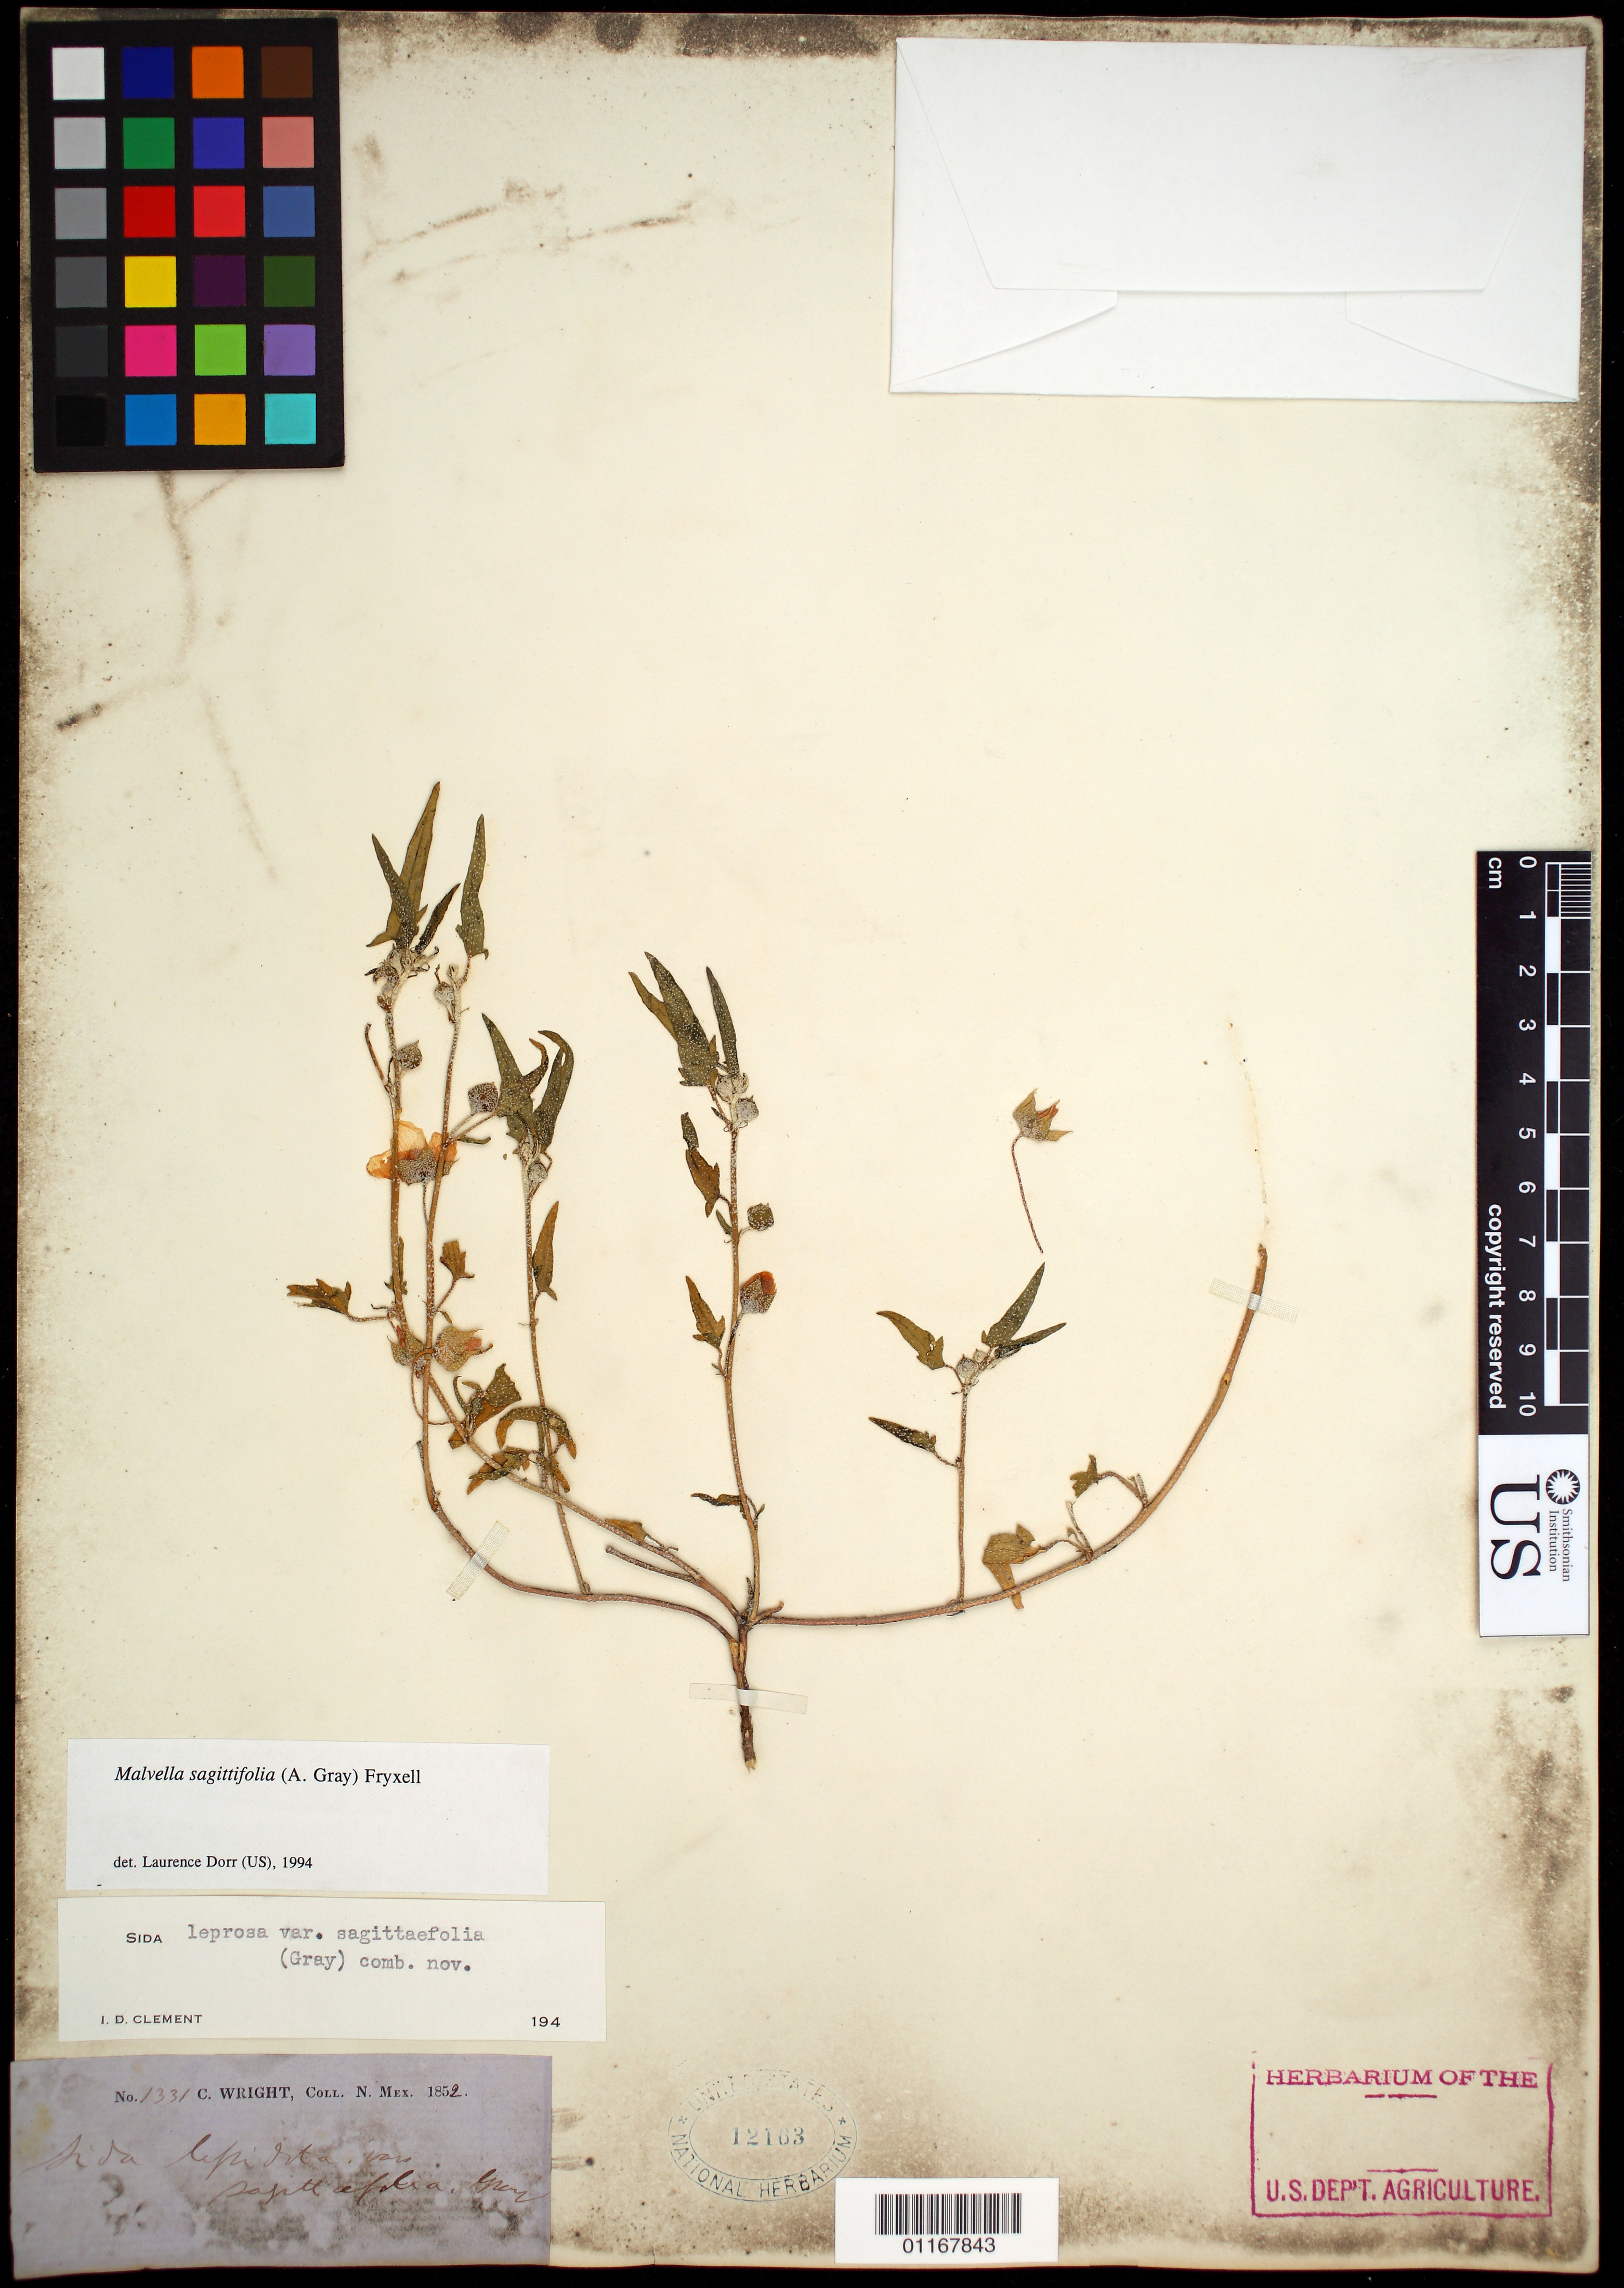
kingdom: Plantae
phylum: Tracheophyta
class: Magnoliopsida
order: Malvales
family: Malvaceae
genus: Malvella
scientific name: Malvella sagittifolia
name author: (A. Gray) Fryxell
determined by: Dorr, L. J., (BOT), Smithsonian Institution - National Museum of Natural History (UNITED STATES)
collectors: C. Wright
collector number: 1331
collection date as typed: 1852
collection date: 1852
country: United States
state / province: New Mexico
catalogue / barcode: US 12103